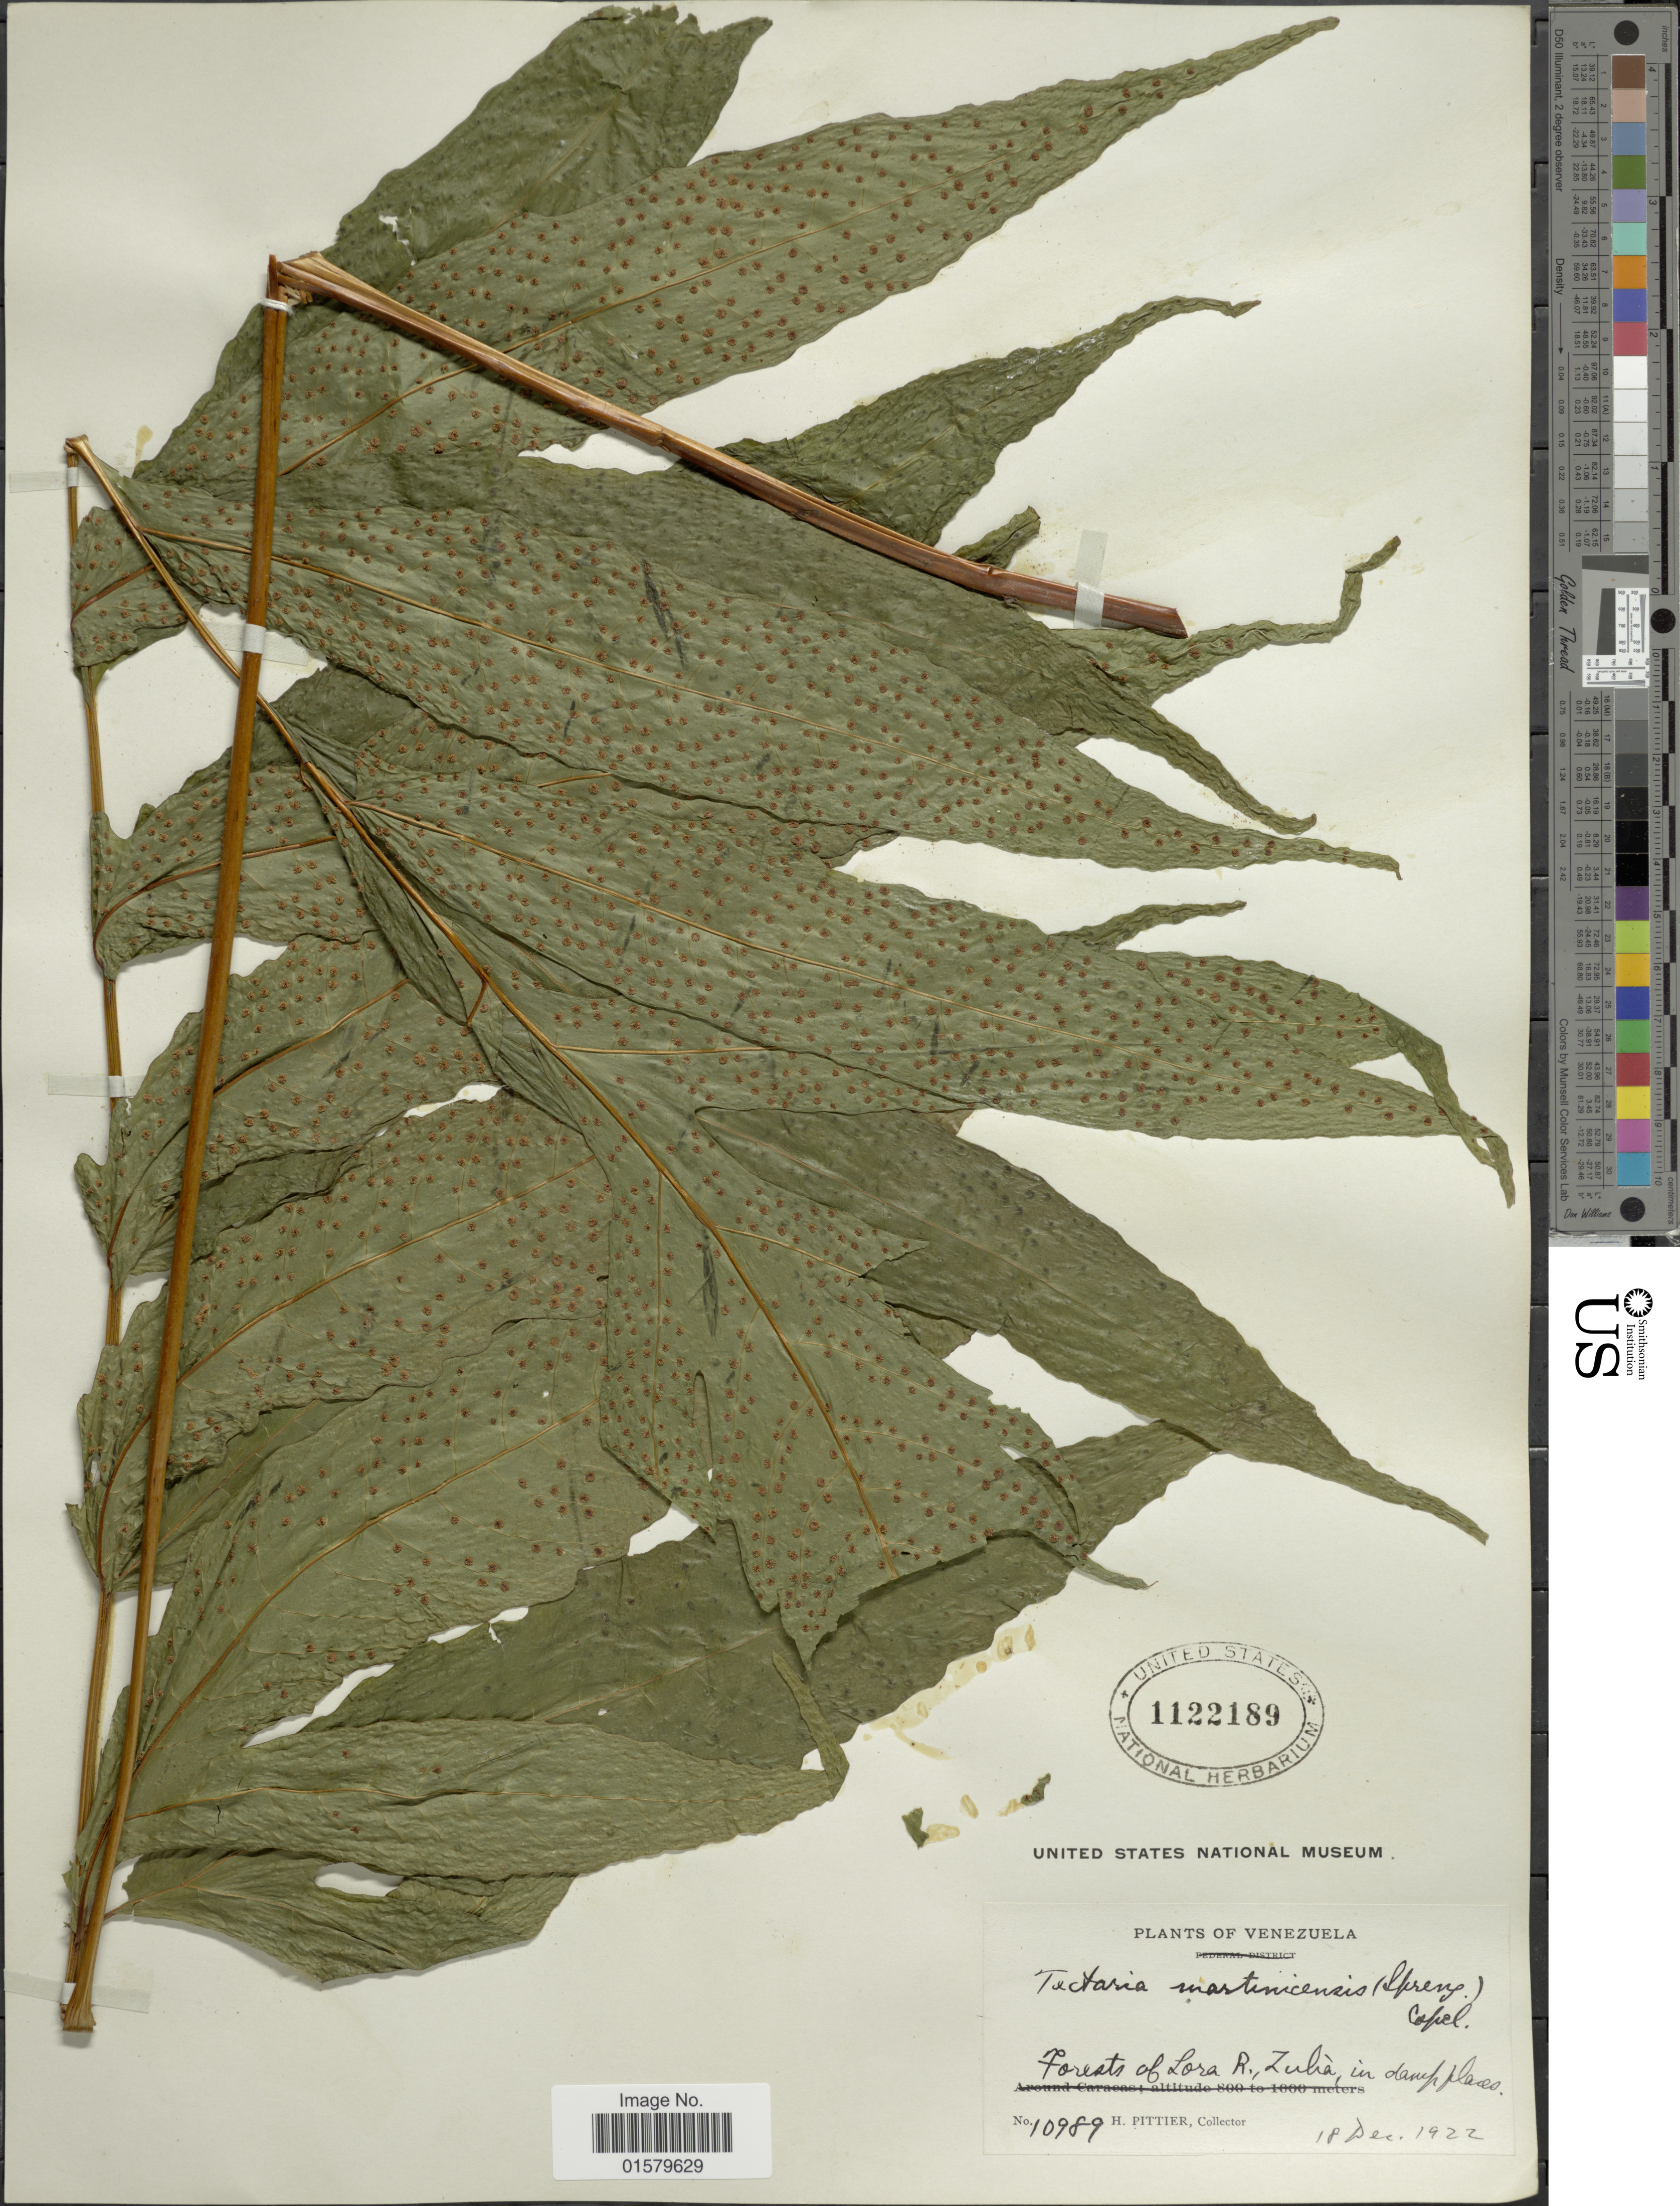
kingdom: Plantae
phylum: Tracheophyta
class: Polypodiopsida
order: Polypodiales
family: Tectariaceae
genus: Tectaria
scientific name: Tectaria incisa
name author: Cav.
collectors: H. F. Pittier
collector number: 10989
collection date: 1922-12-18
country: Venezuela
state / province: Zulia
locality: Forests of Lora R., in damp places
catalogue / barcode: US 1122189